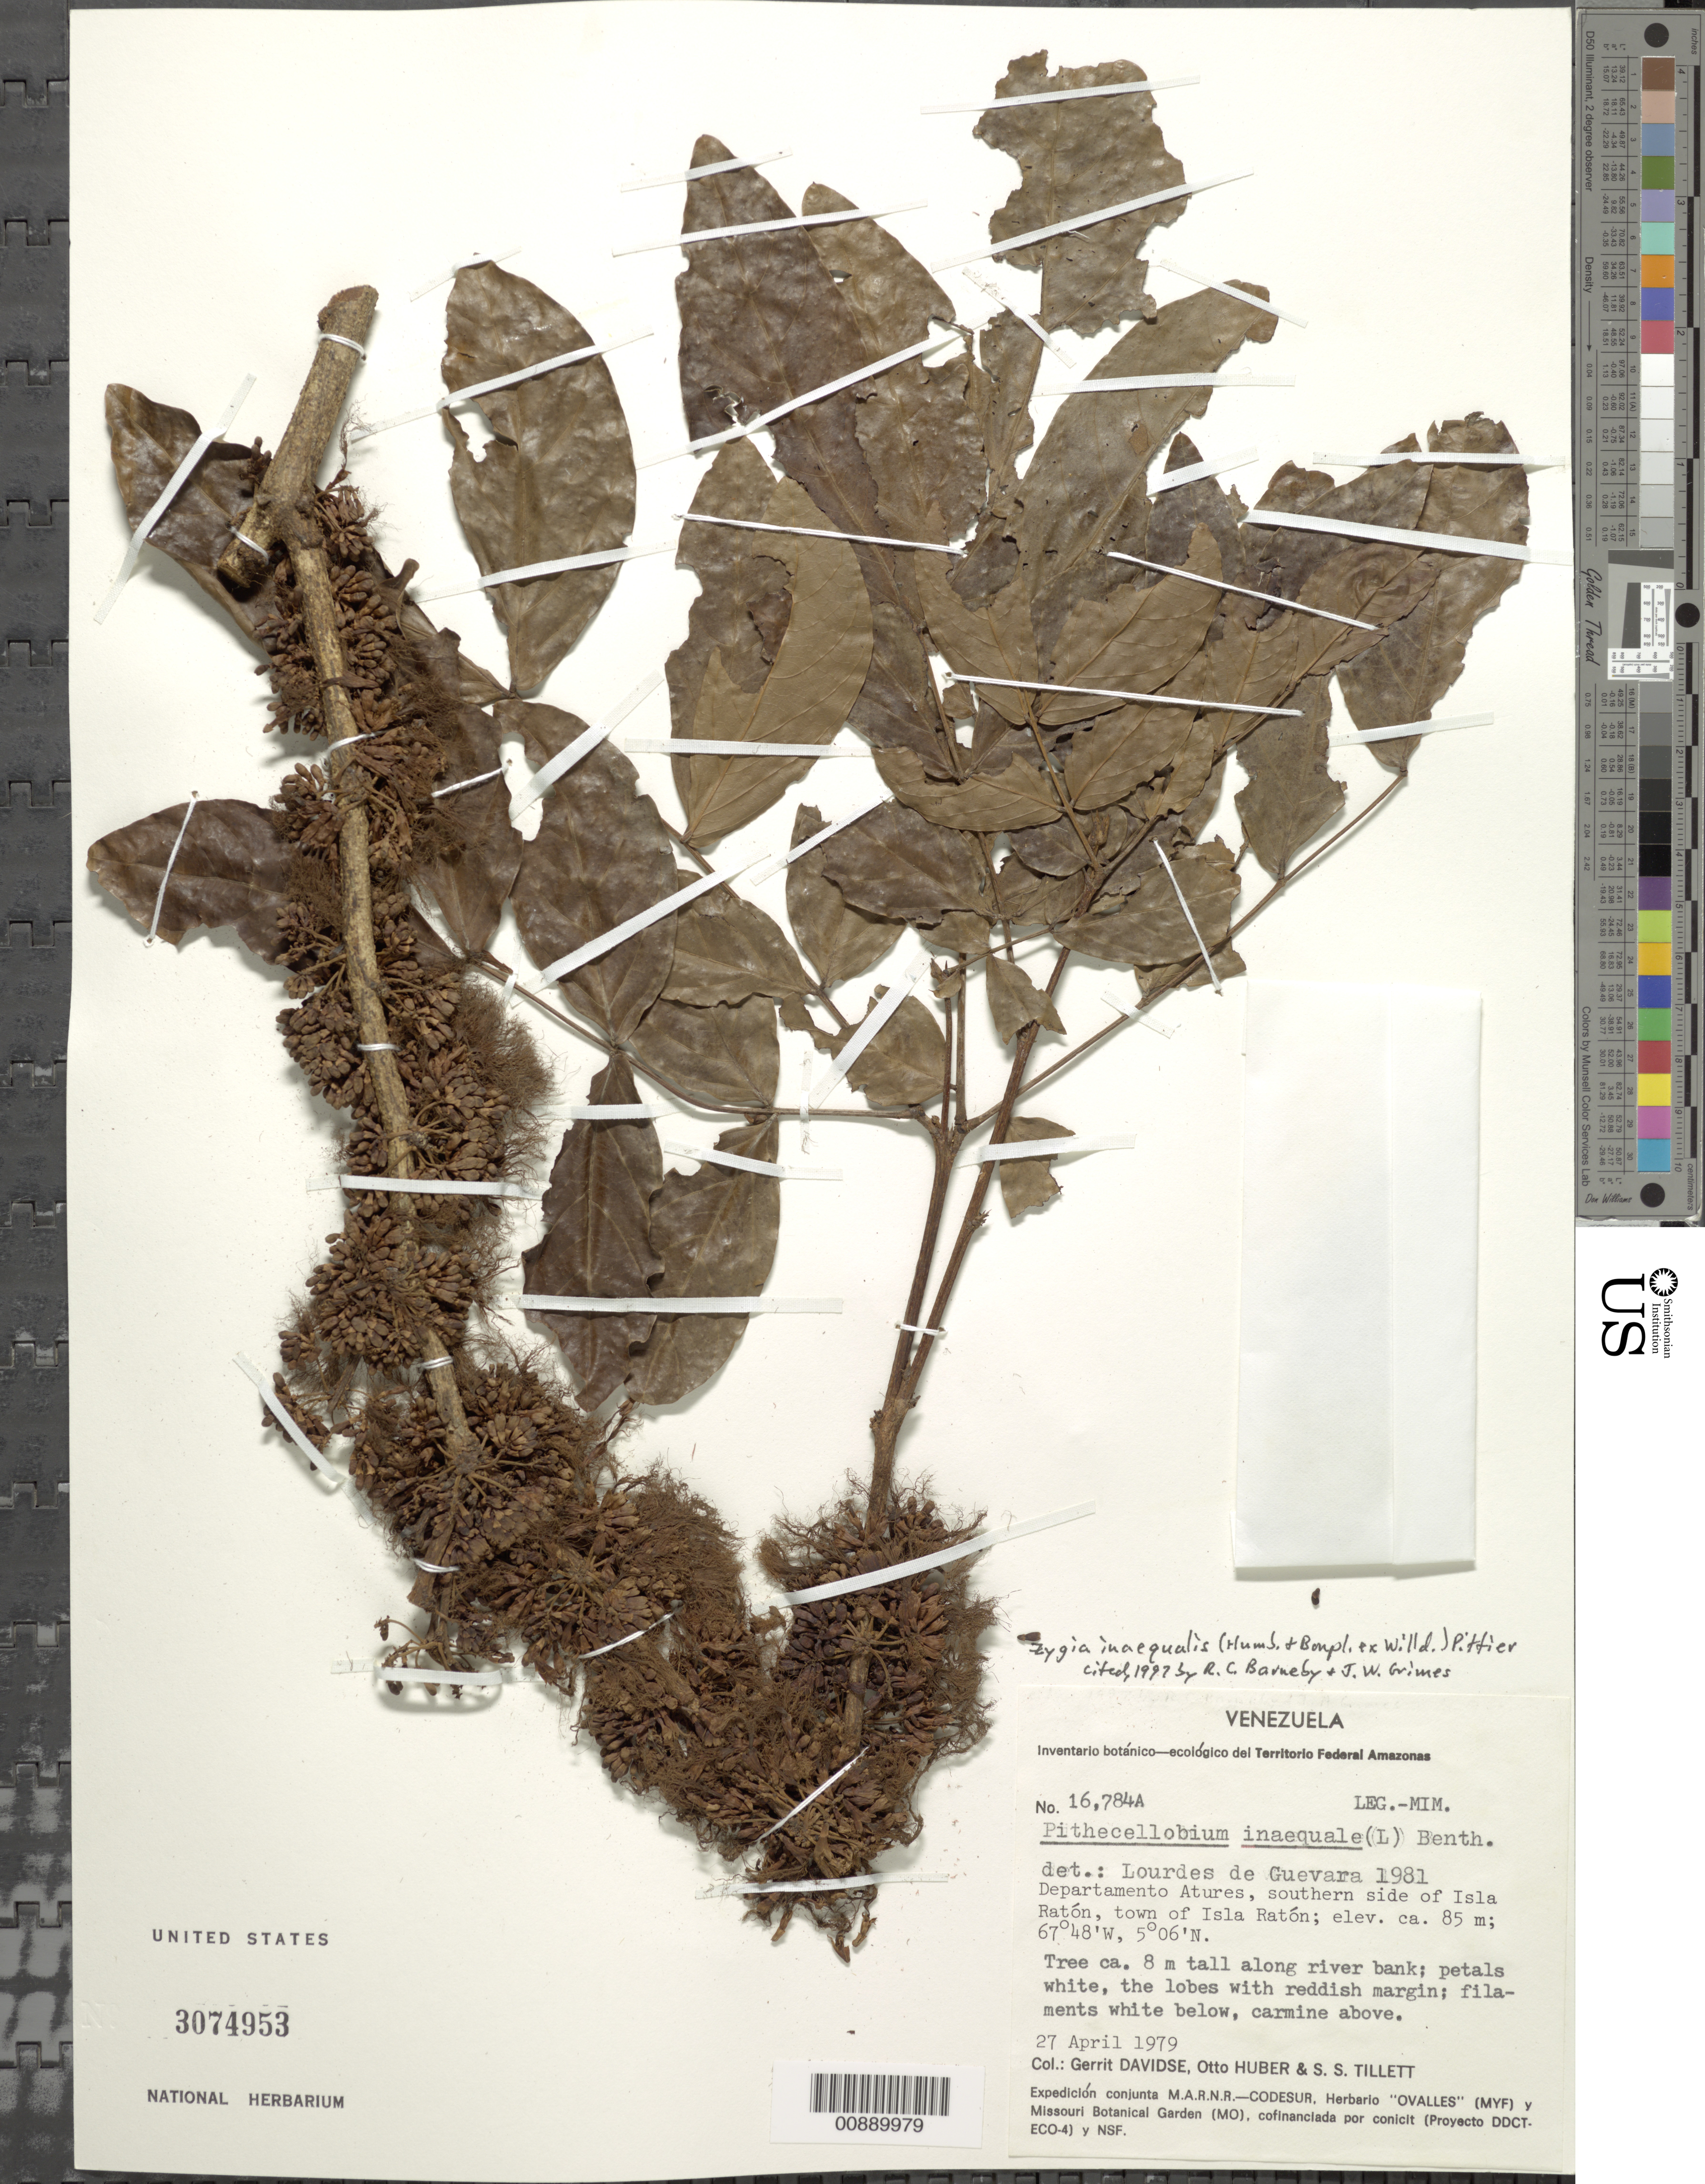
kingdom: Plantae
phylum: Tracheophyta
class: Magnoliopsida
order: Fabales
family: Fabaceae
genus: Zygia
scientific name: Zygia inaequalis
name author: (Humb. & Bonpl. ex Willd.) Pittier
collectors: G. Davidse, O. Huber & S. S. Tillett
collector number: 16784 A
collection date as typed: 27-Apr-79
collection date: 1979-04-27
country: Venezuela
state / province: Amazonas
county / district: Atures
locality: Isla Raton, southern side, town of Isla Raton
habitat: River bank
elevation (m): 85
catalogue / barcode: US 3074953